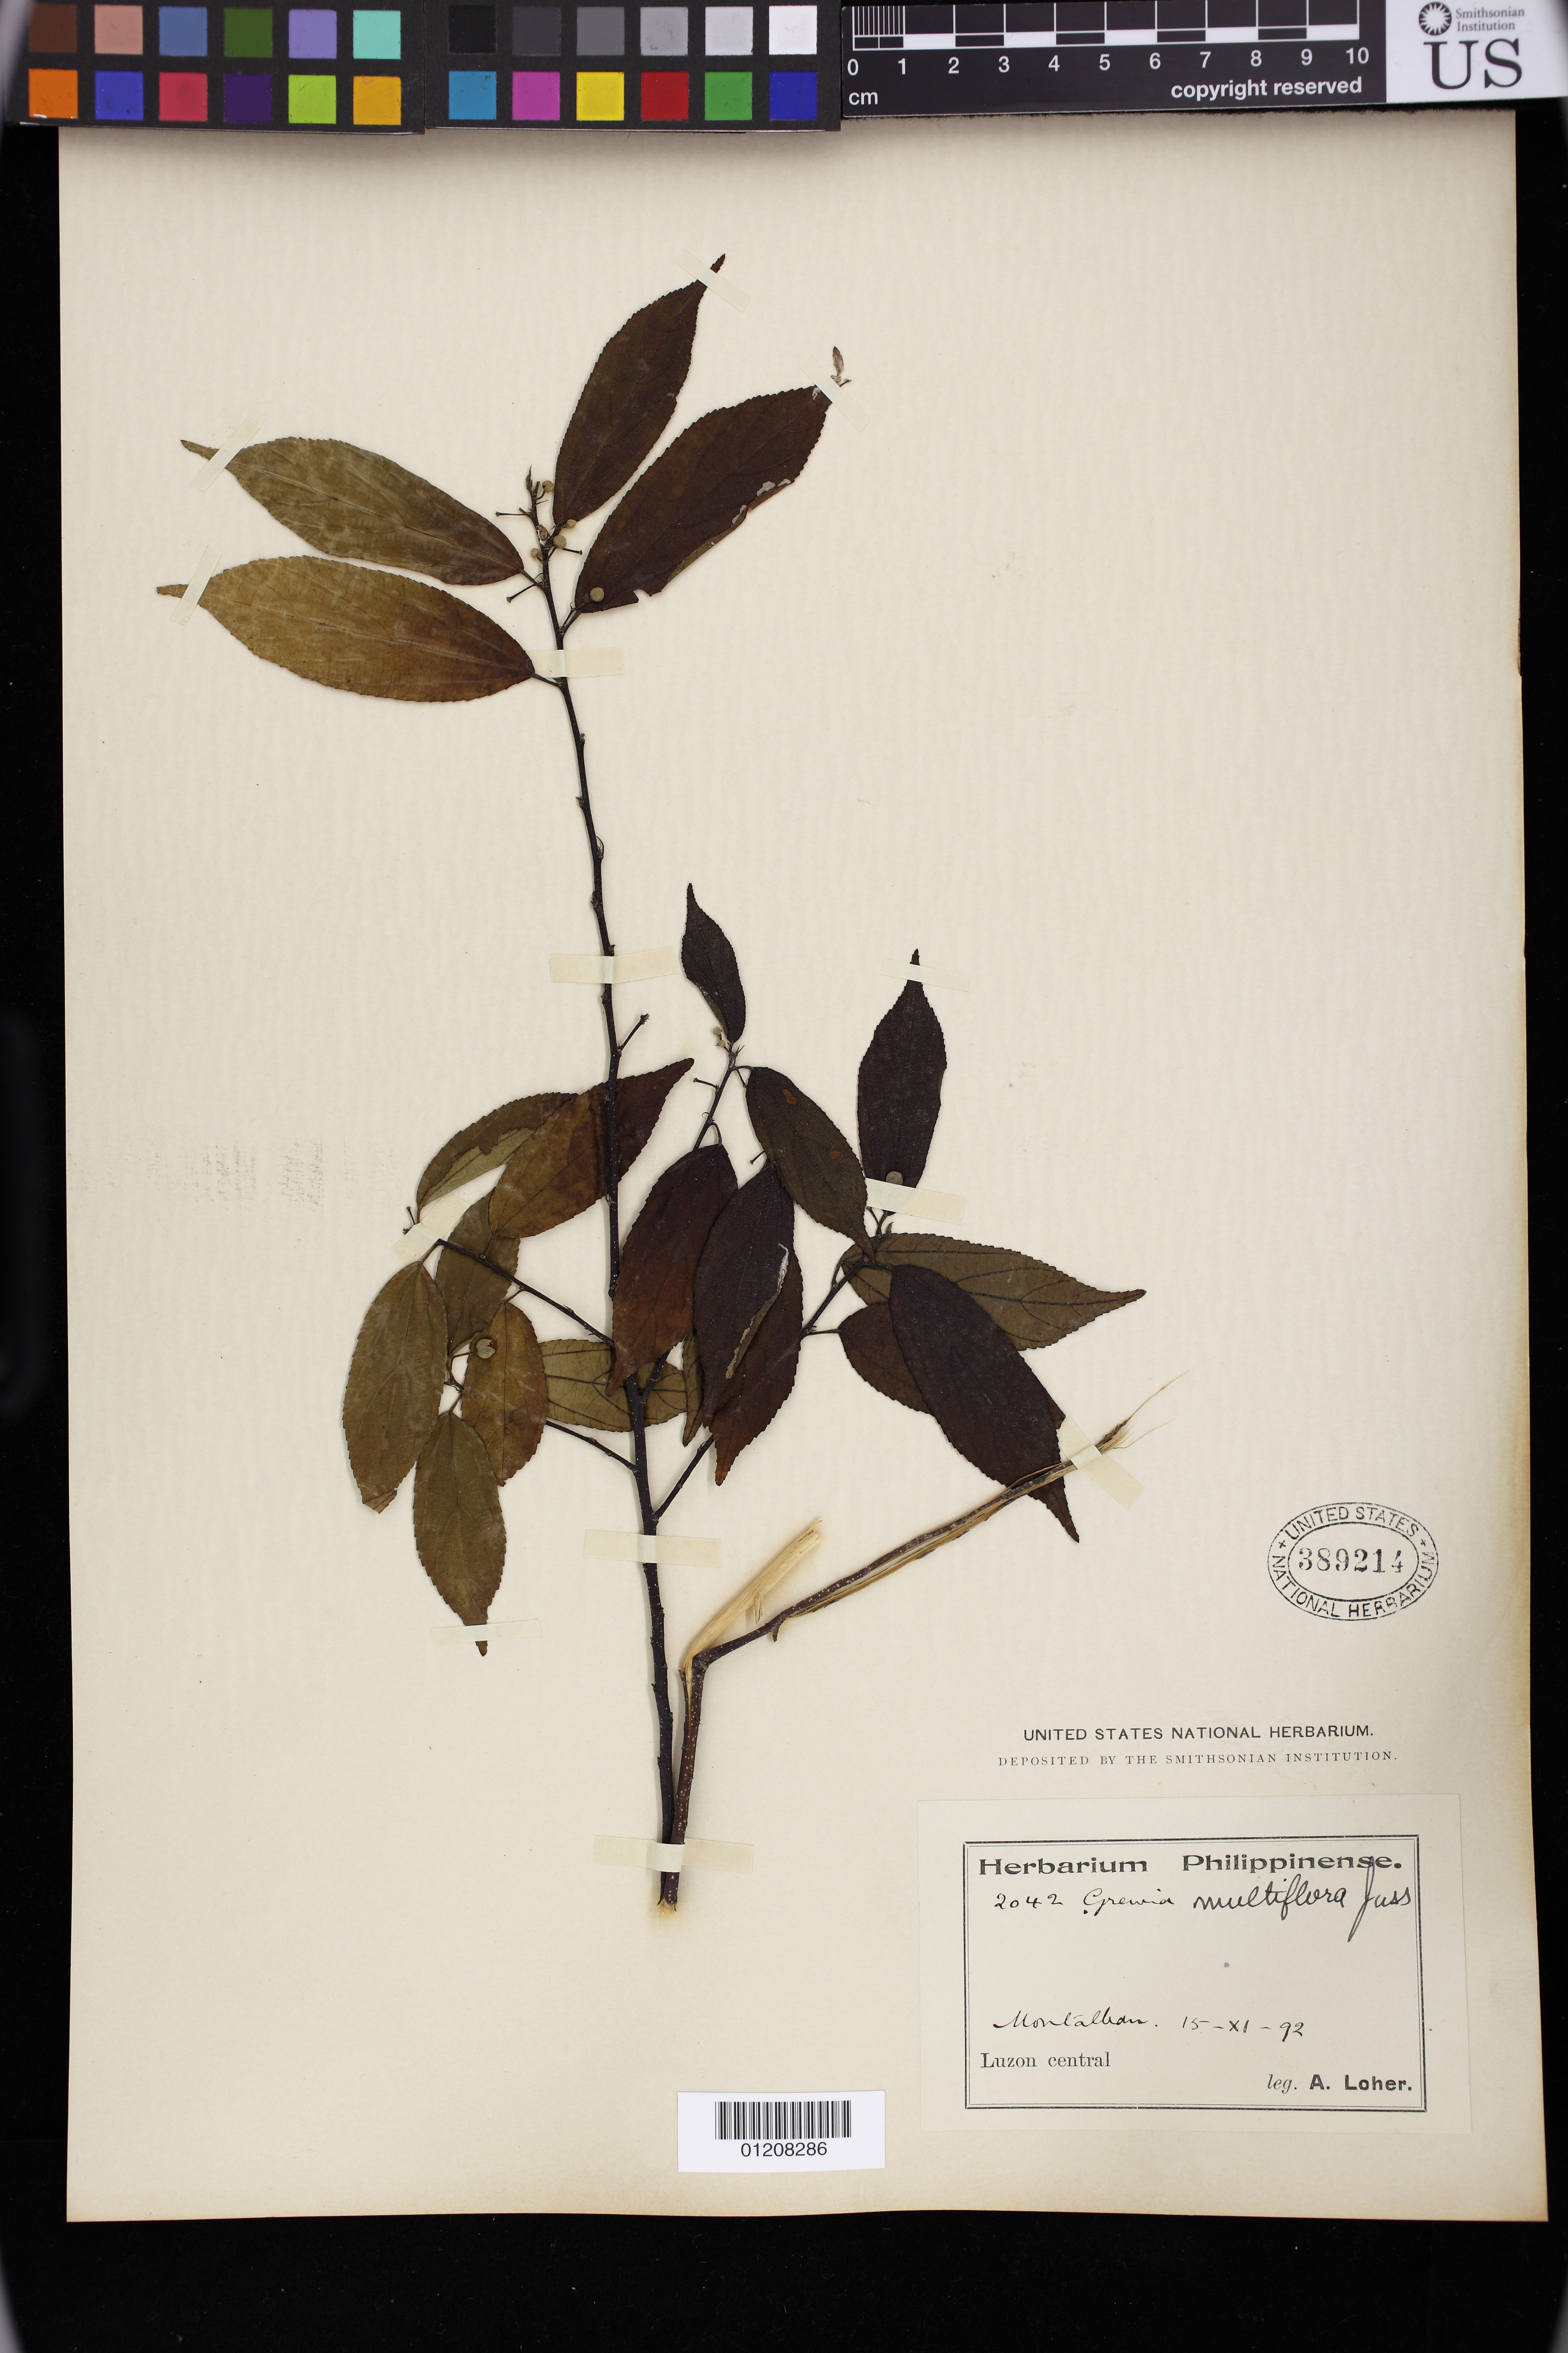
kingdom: Plantae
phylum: Tracheophyta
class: Magnoliopsida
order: Malvales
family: Malvaceae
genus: Grewia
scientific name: Grewia multiflora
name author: Juss.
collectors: A. Loher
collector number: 2042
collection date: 1892-11-15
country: Philippines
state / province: Central Luzon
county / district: Rizal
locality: Montablan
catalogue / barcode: US 389214